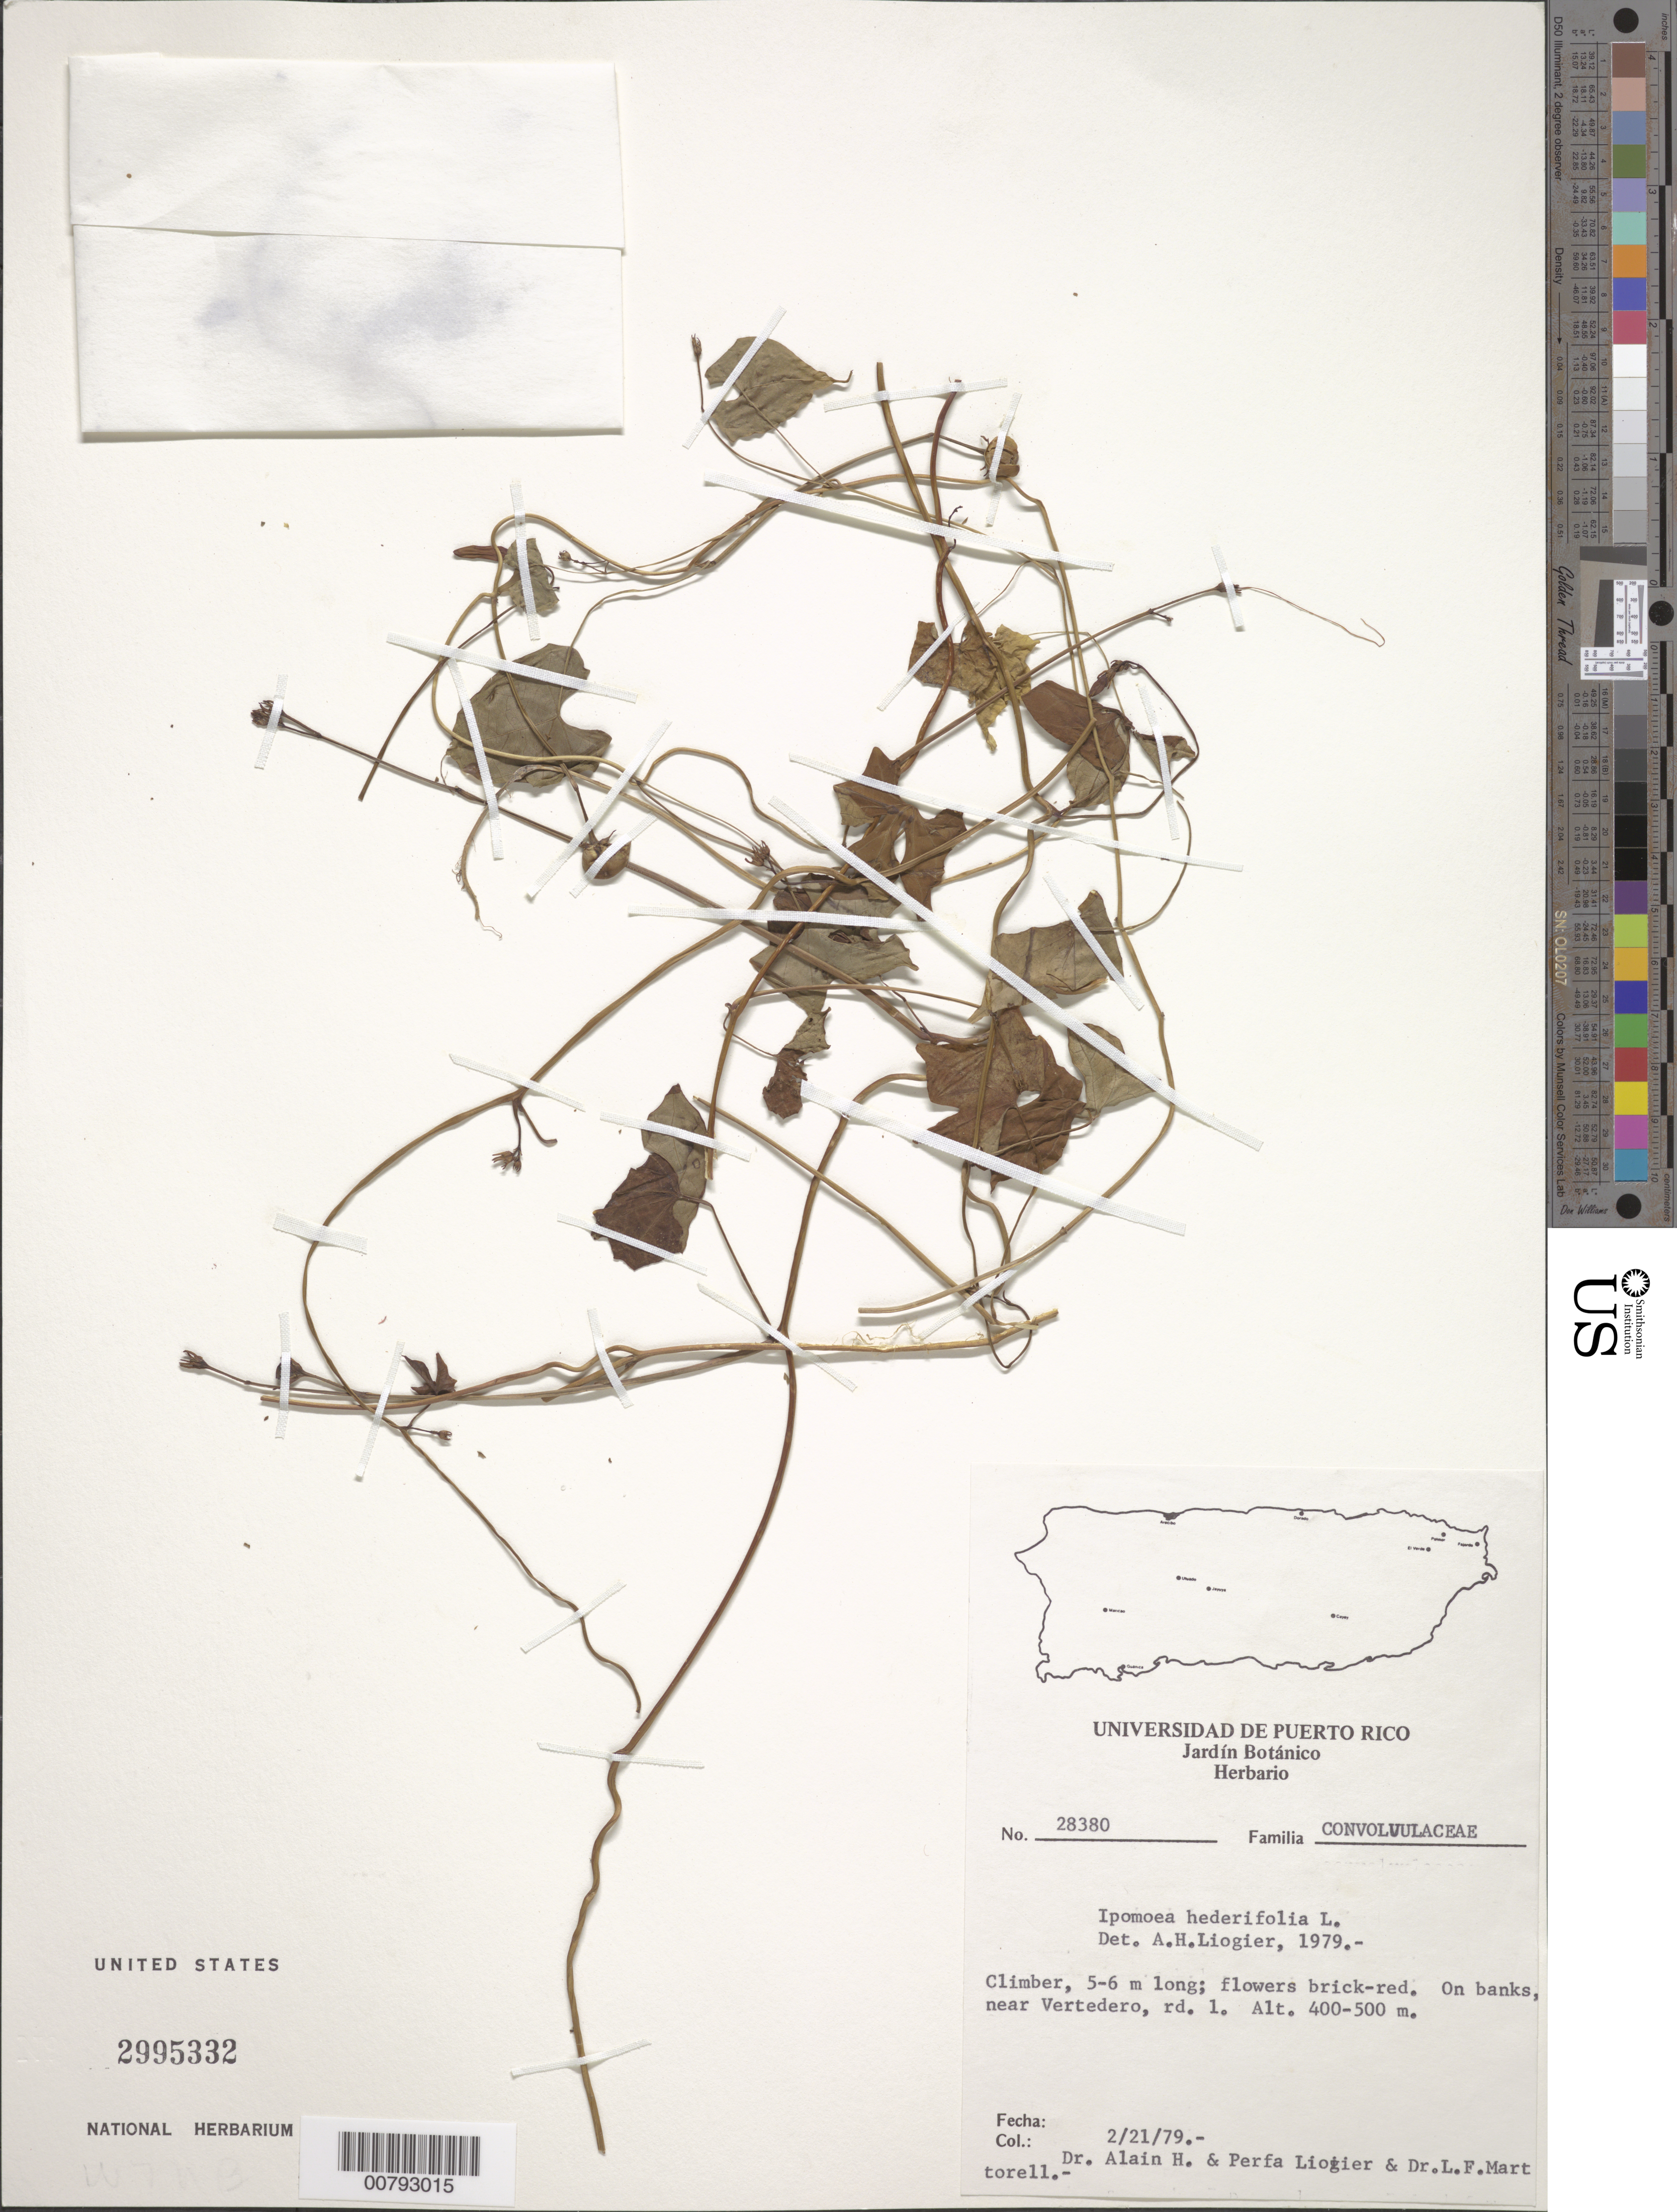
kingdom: Plantae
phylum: Tracheophyta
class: Magnoliopsida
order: Solanales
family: Convolvulaceae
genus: Ipomoea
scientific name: Ipomoea hederifolia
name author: L.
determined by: Liogier, Alain H.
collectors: A. H. Liogier, M. P. Liogier & L. Martorell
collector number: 28380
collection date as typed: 21 Feb 1979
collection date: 1979-02-21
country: Puerto Rico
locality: Near Vertedero, rd.1.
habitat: On banks.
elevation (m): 400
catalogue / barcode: US 2995332